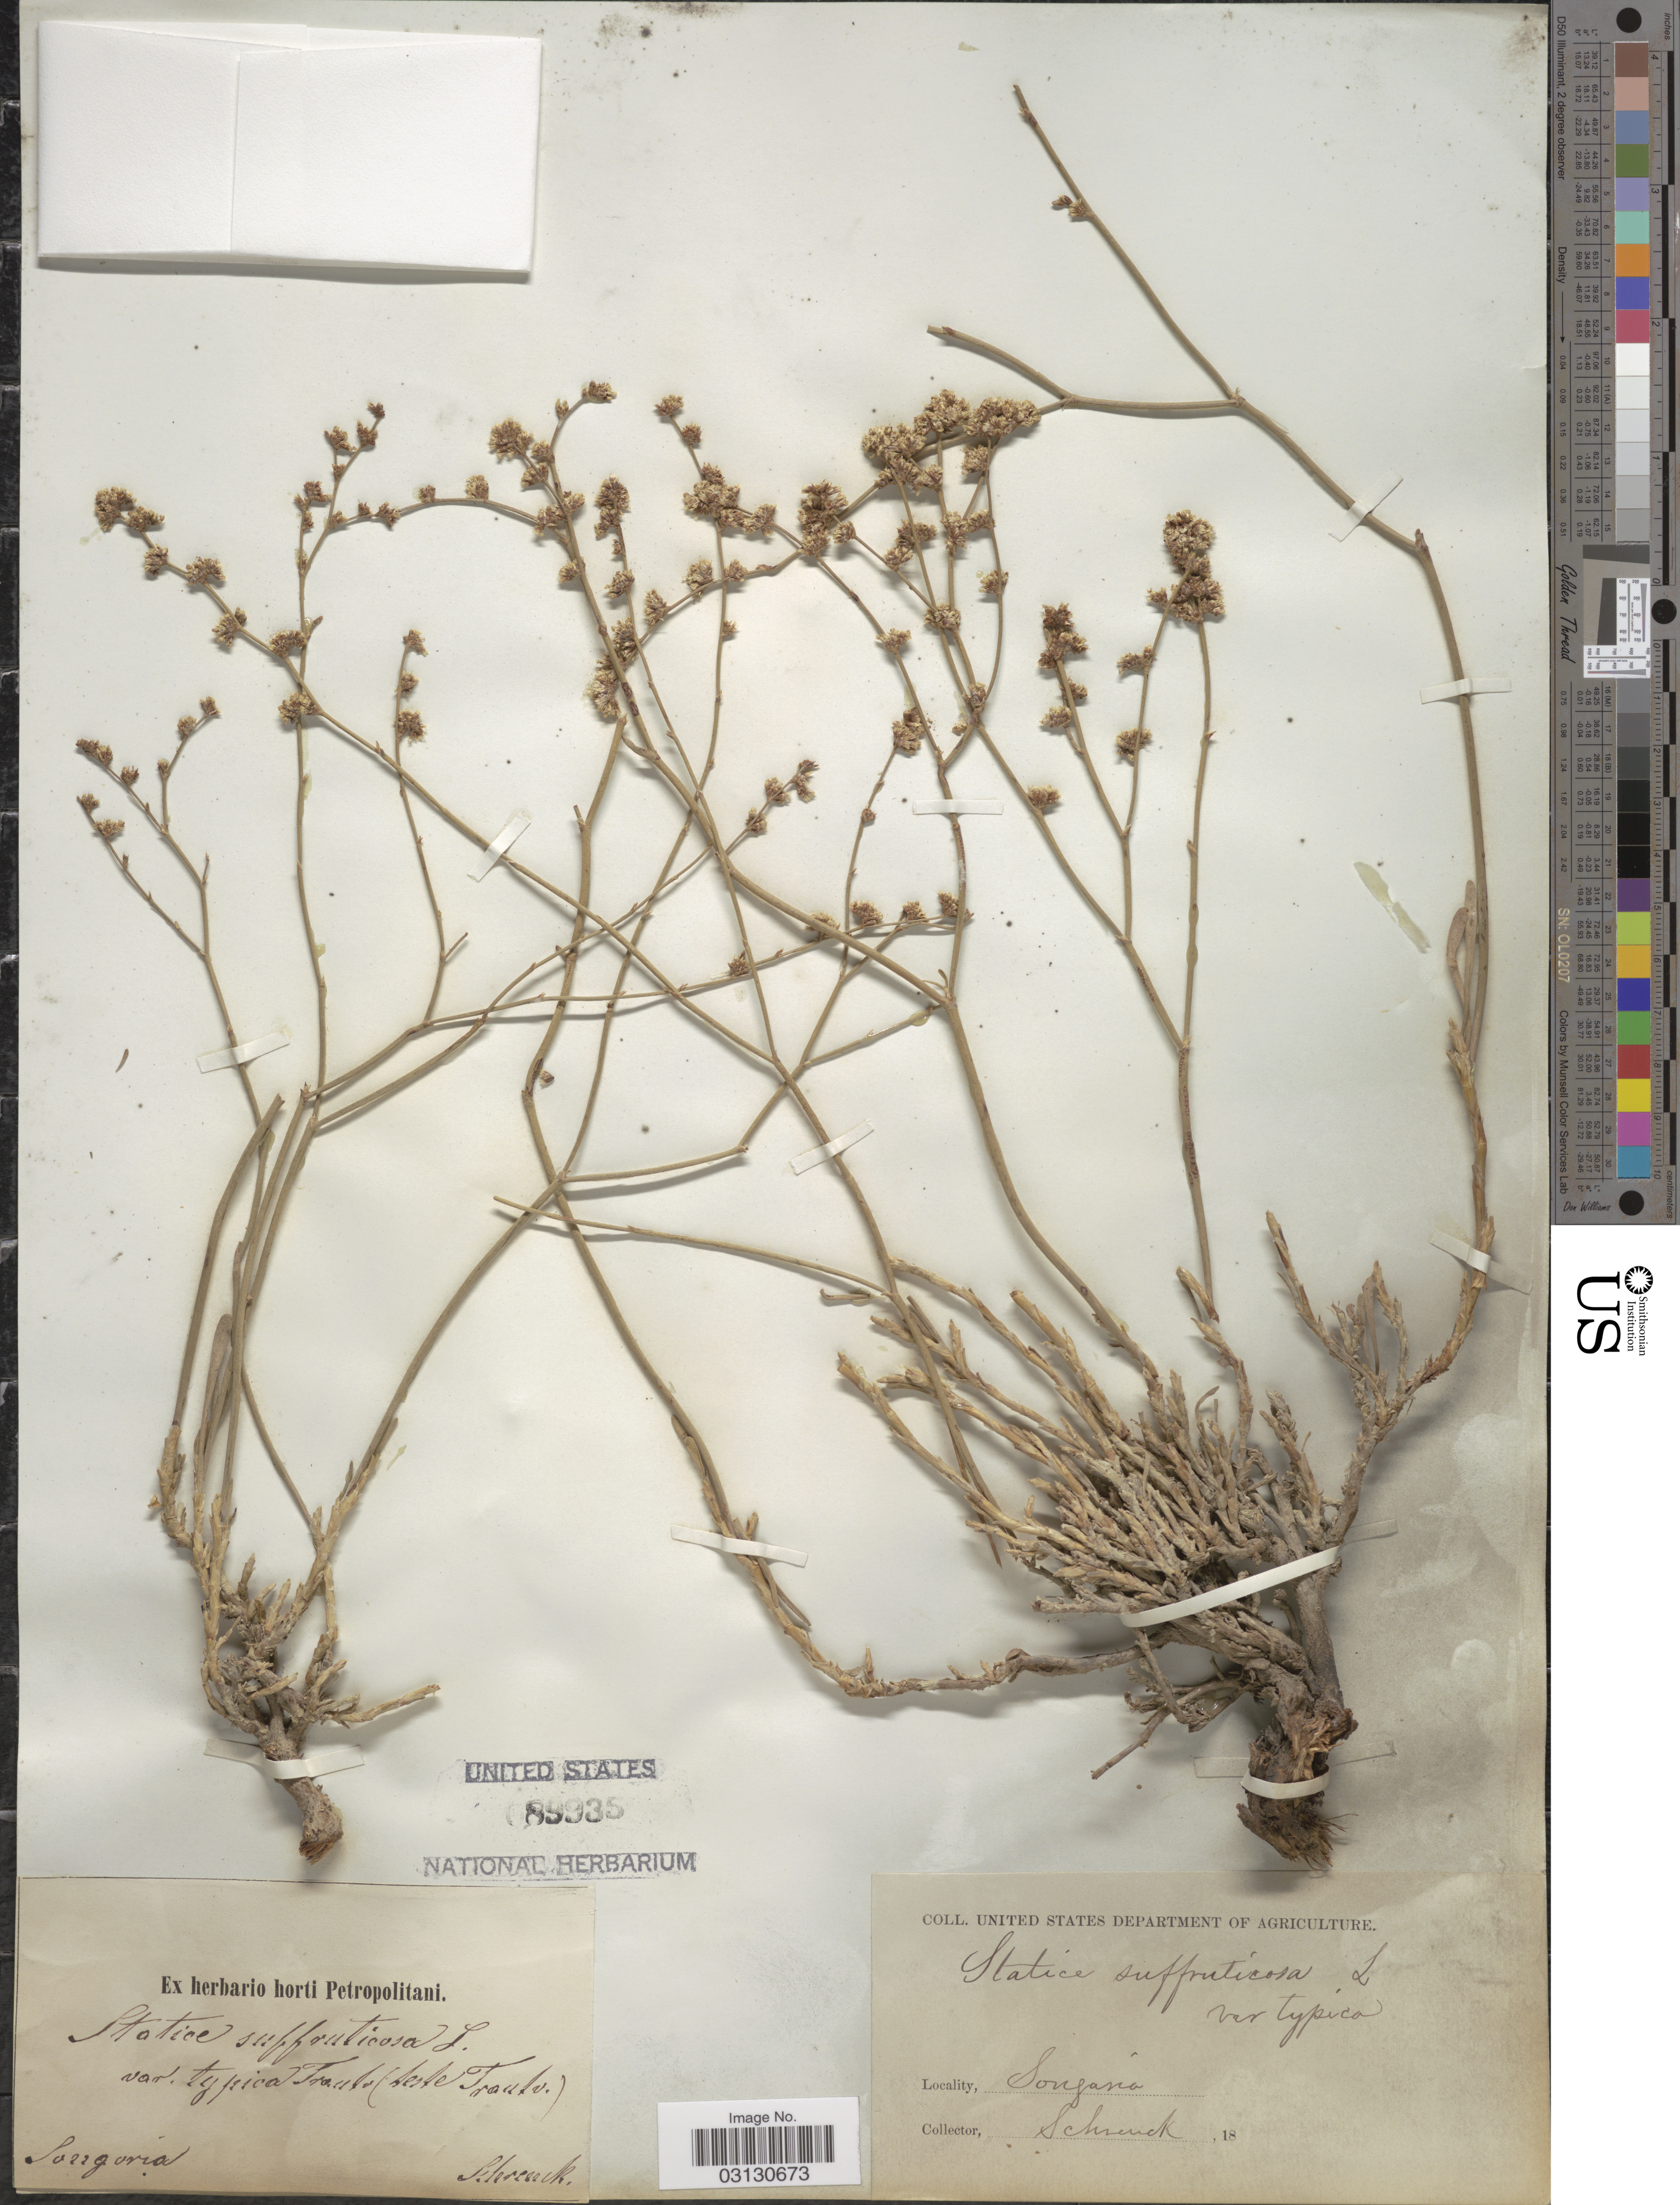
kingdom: Plantae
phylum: Tracheophyta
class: Magnoliopsida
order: Caryophyllales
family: Plumbaginaceae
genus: Limonium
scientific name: Limonium suffruticosum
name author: (L.) Kuntze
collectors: A.G. Schrenk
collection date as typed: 18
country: Kazakhstan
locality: Songoria.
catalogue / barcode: US 89935